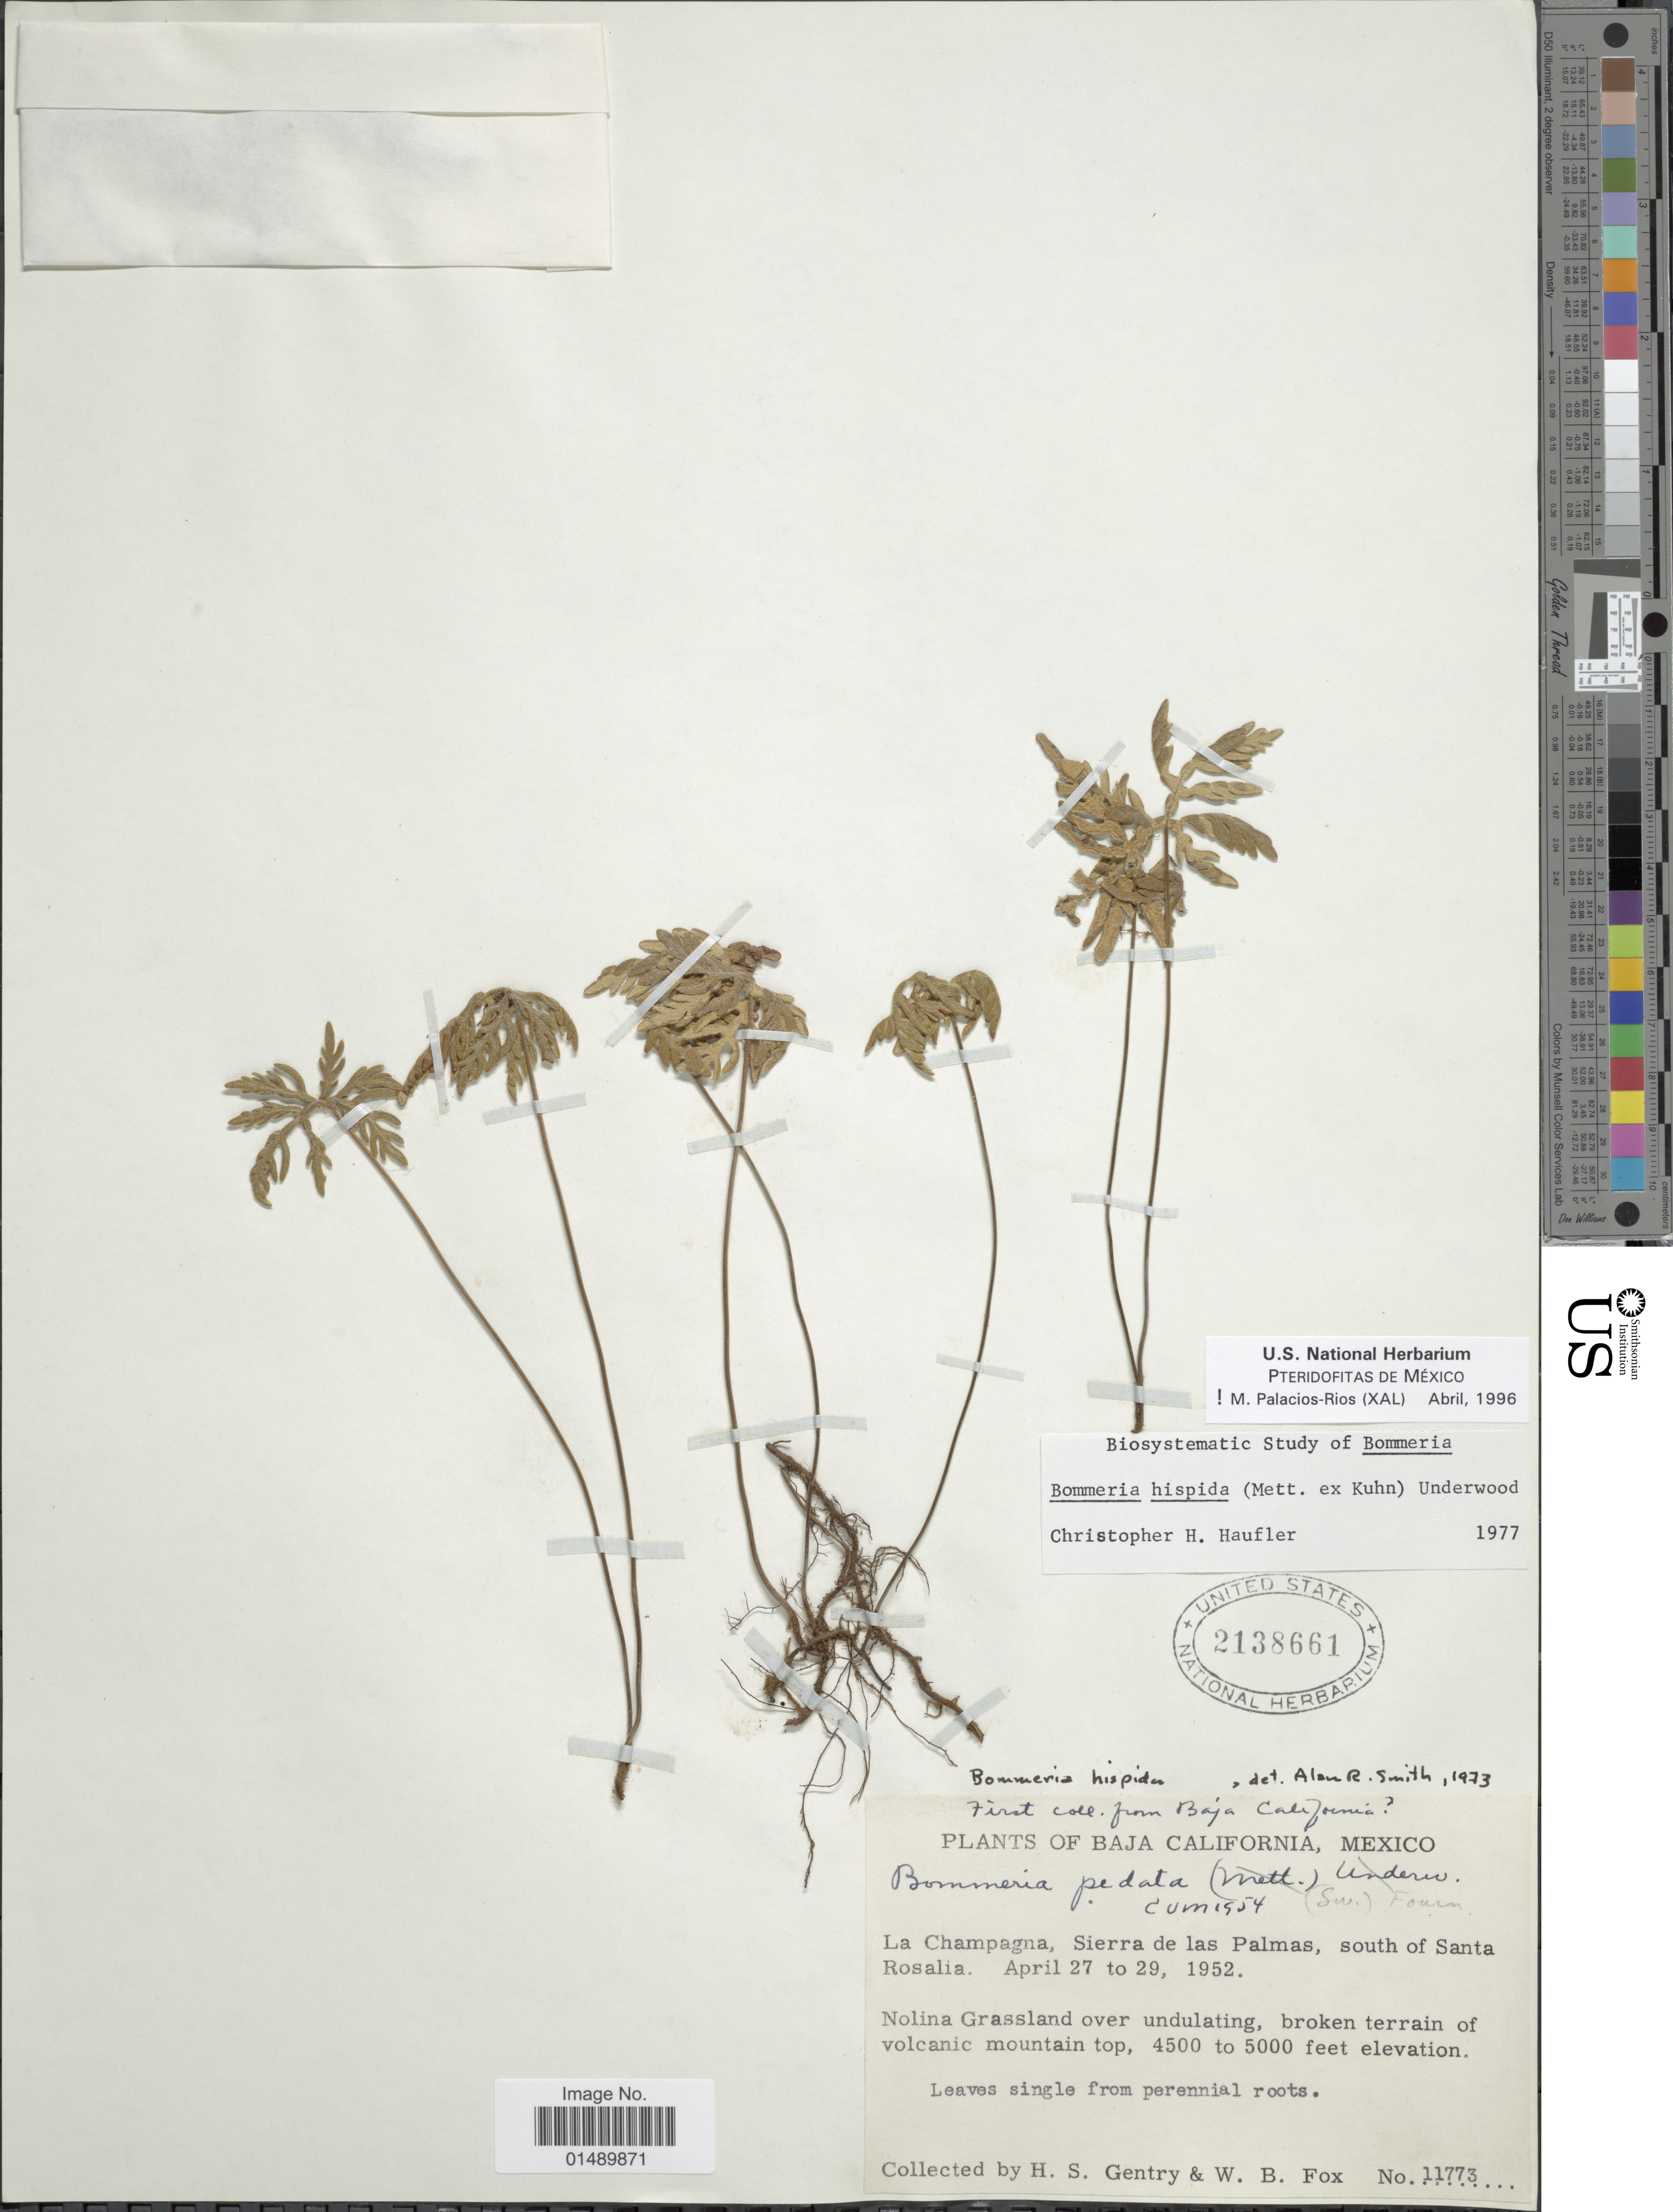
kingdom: Plantae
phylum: Tracheophyta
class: Polypodiopsida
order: Polypodiales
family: Pteridaceae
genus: Bommeria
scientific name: Bommeria hispida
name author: (Mett. ex Kuhn) Underw.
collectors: H. S. Gentry & W. B. Fox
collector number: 11773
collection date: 1952-04-27/1952-04-29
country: Mexico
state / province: Baja California Sur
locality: Mexico, La Champagna, Sierra de las Palmas, south of Santa Rosalia.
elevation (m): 1372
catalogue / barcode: US 2138661